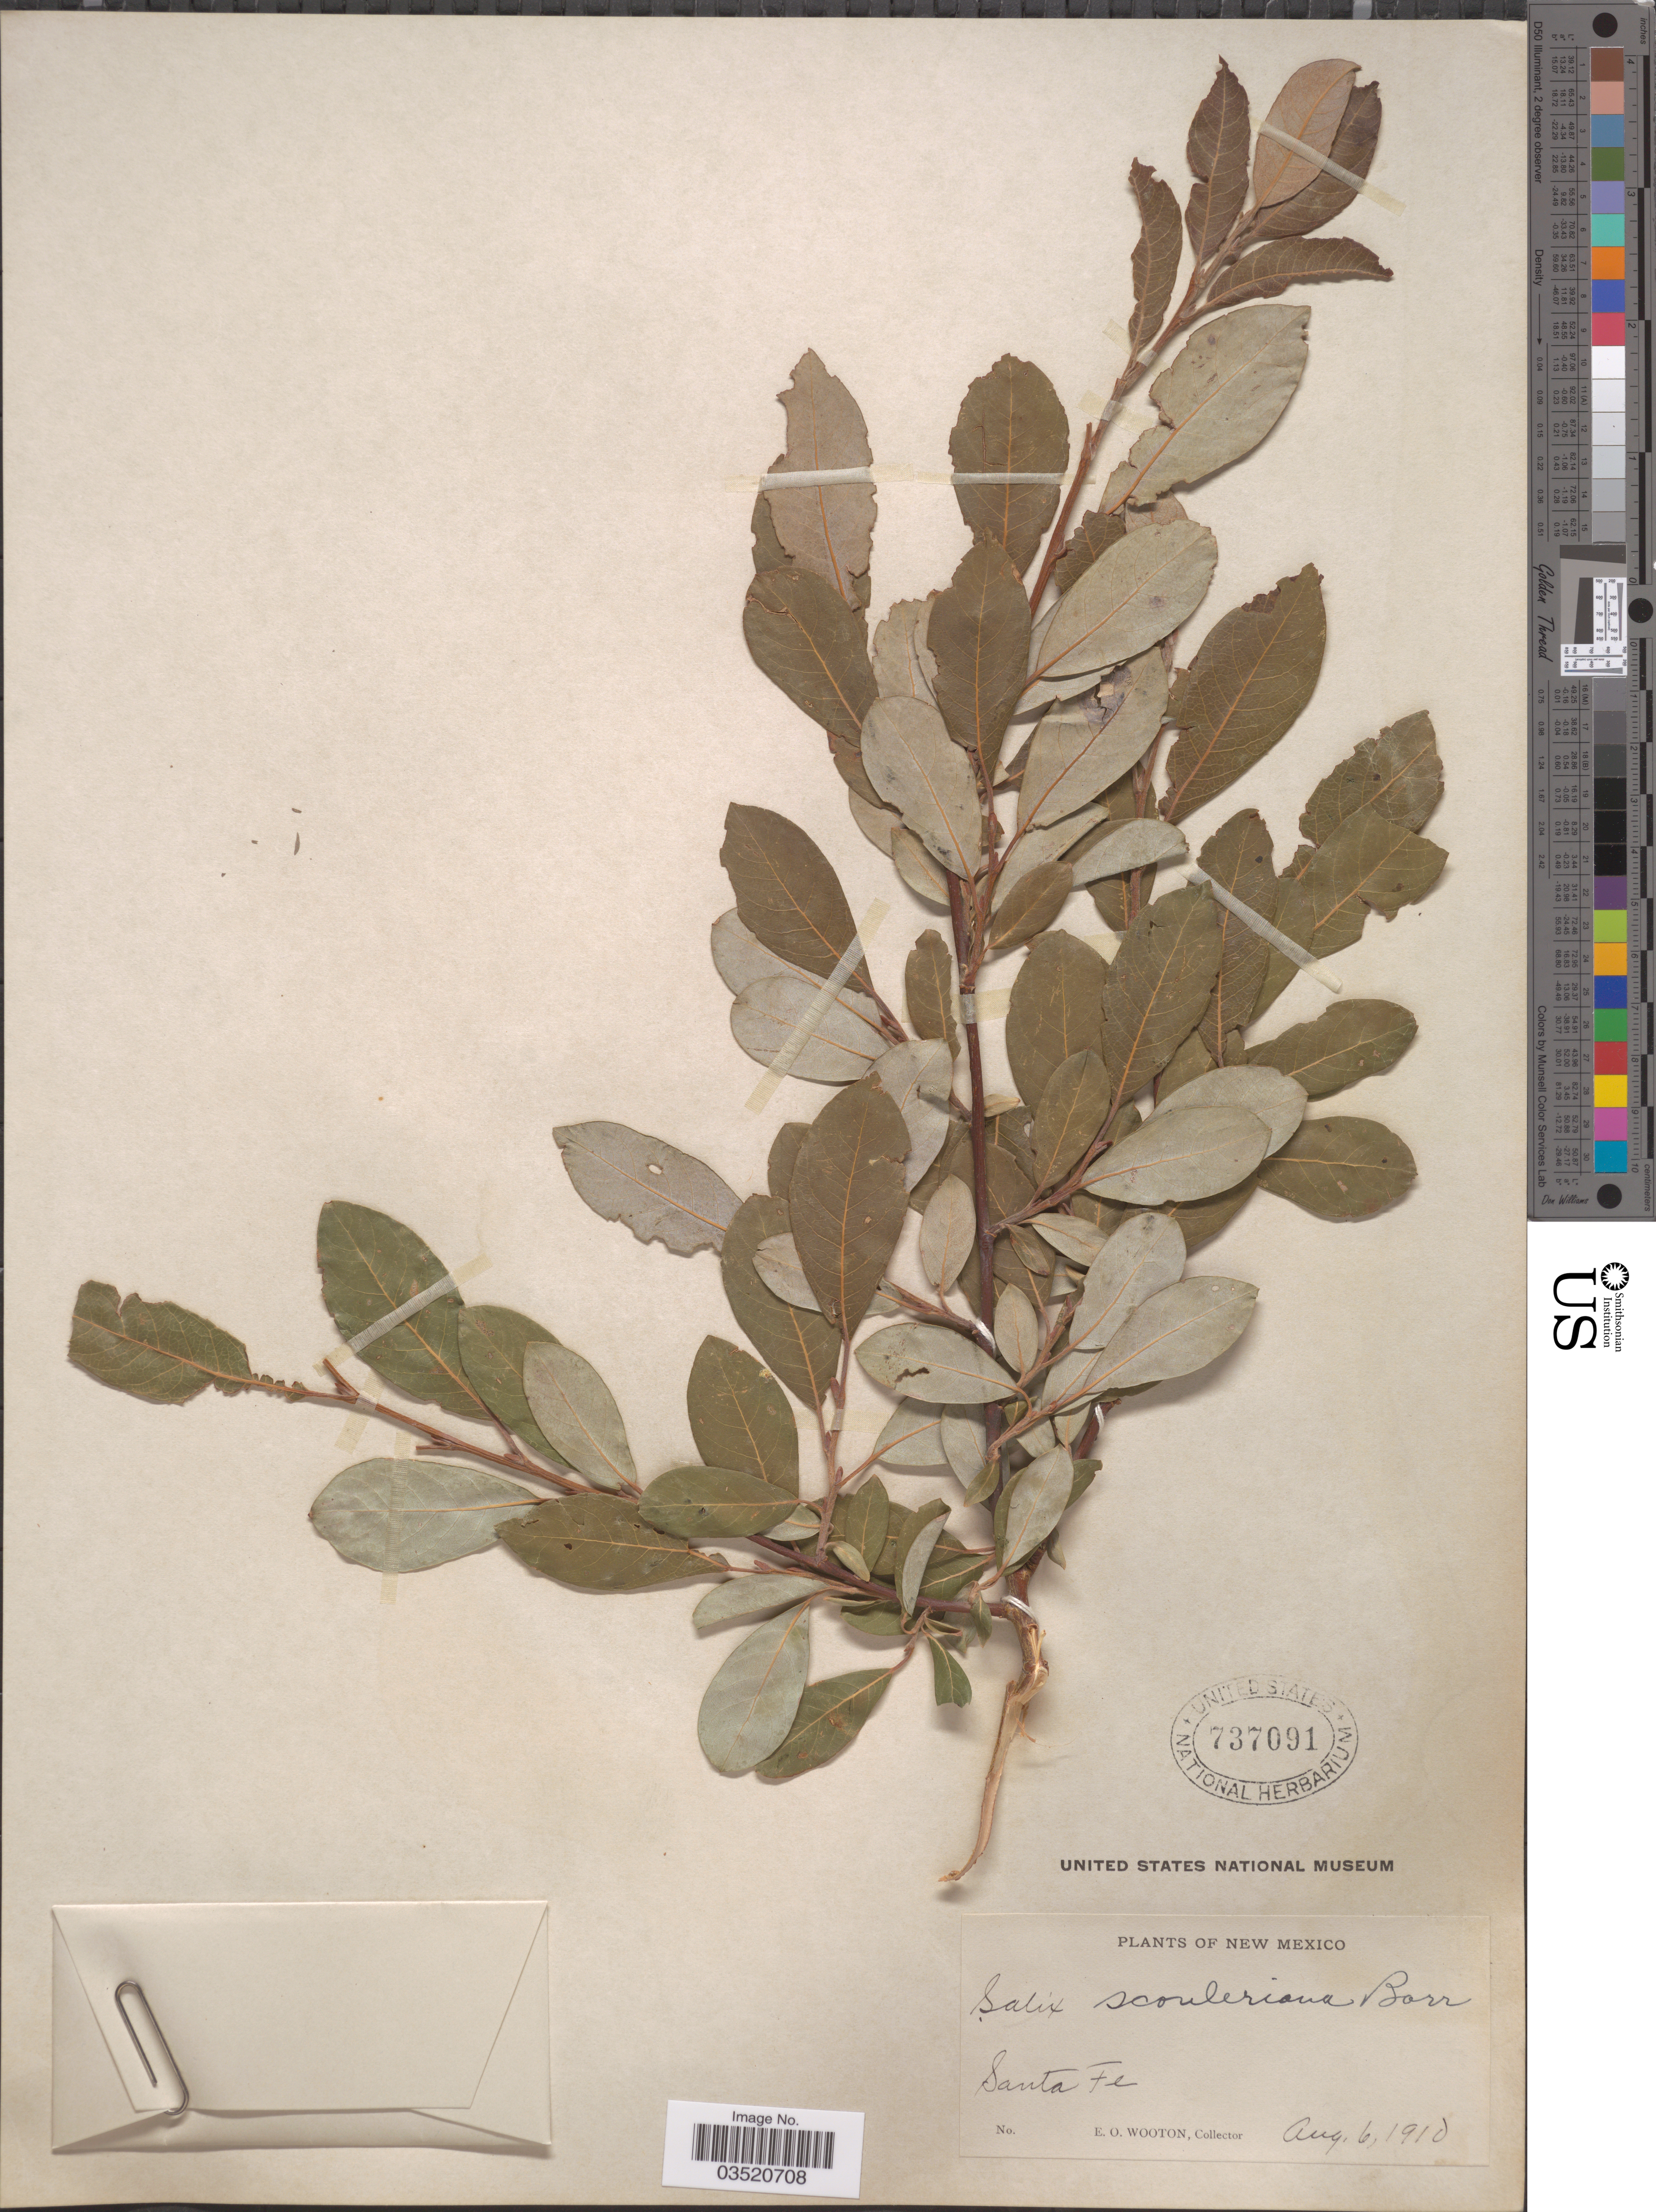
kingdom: Plantae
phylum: Tracheophyta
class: Magnoliopsida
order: Malpighiales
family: Salicaceae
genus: Salix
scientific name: Salix scouleriana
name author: Barratt ex Hook.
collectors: E. O. Wooton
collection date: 1910-08-06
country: United States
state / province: New Mexico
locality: Santa Fe.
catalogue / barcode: US 737091